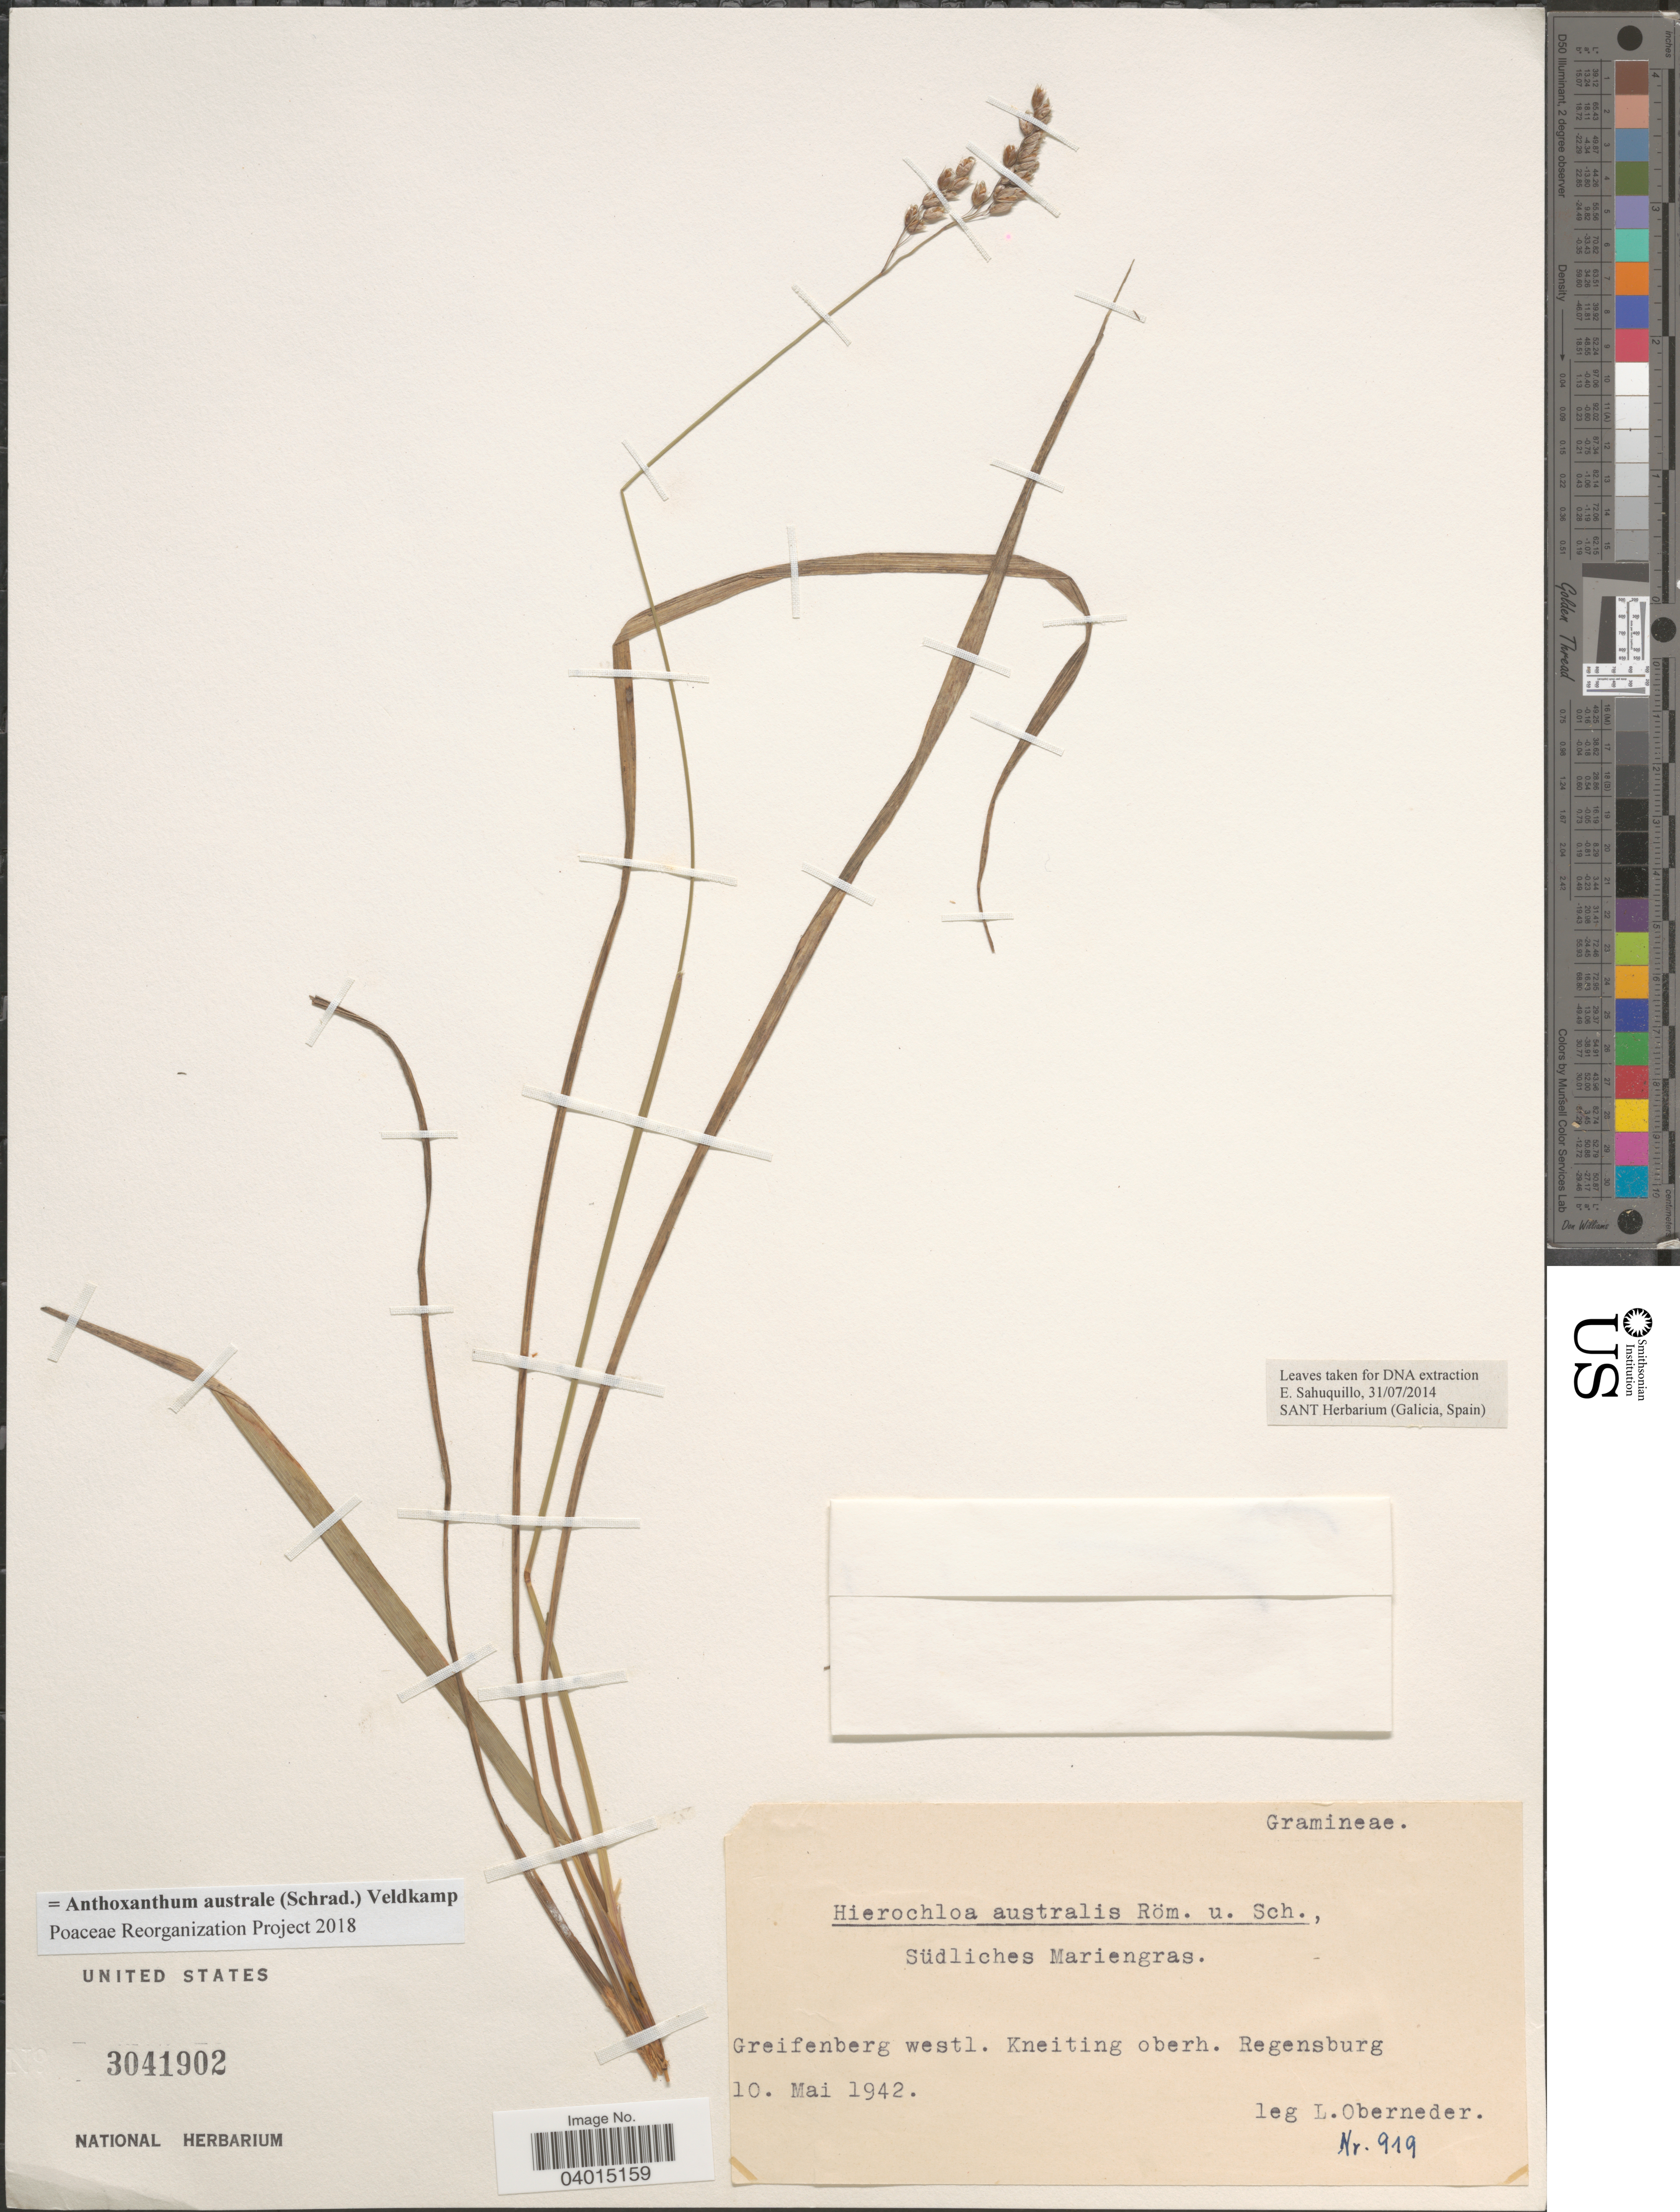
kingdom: Plantae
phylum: Tracheophyta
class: Liliopsida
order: Poales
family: Poaceae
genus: Anthoxanthum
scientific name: Anthoxanthum australe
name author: (Schrad.) Veldkamp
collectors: L. Oberneder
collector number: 919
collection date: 1942-05-10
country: Germany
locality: Greifenberg westl. Kneiting oberh. Regensburg.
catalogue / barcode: US 3041902